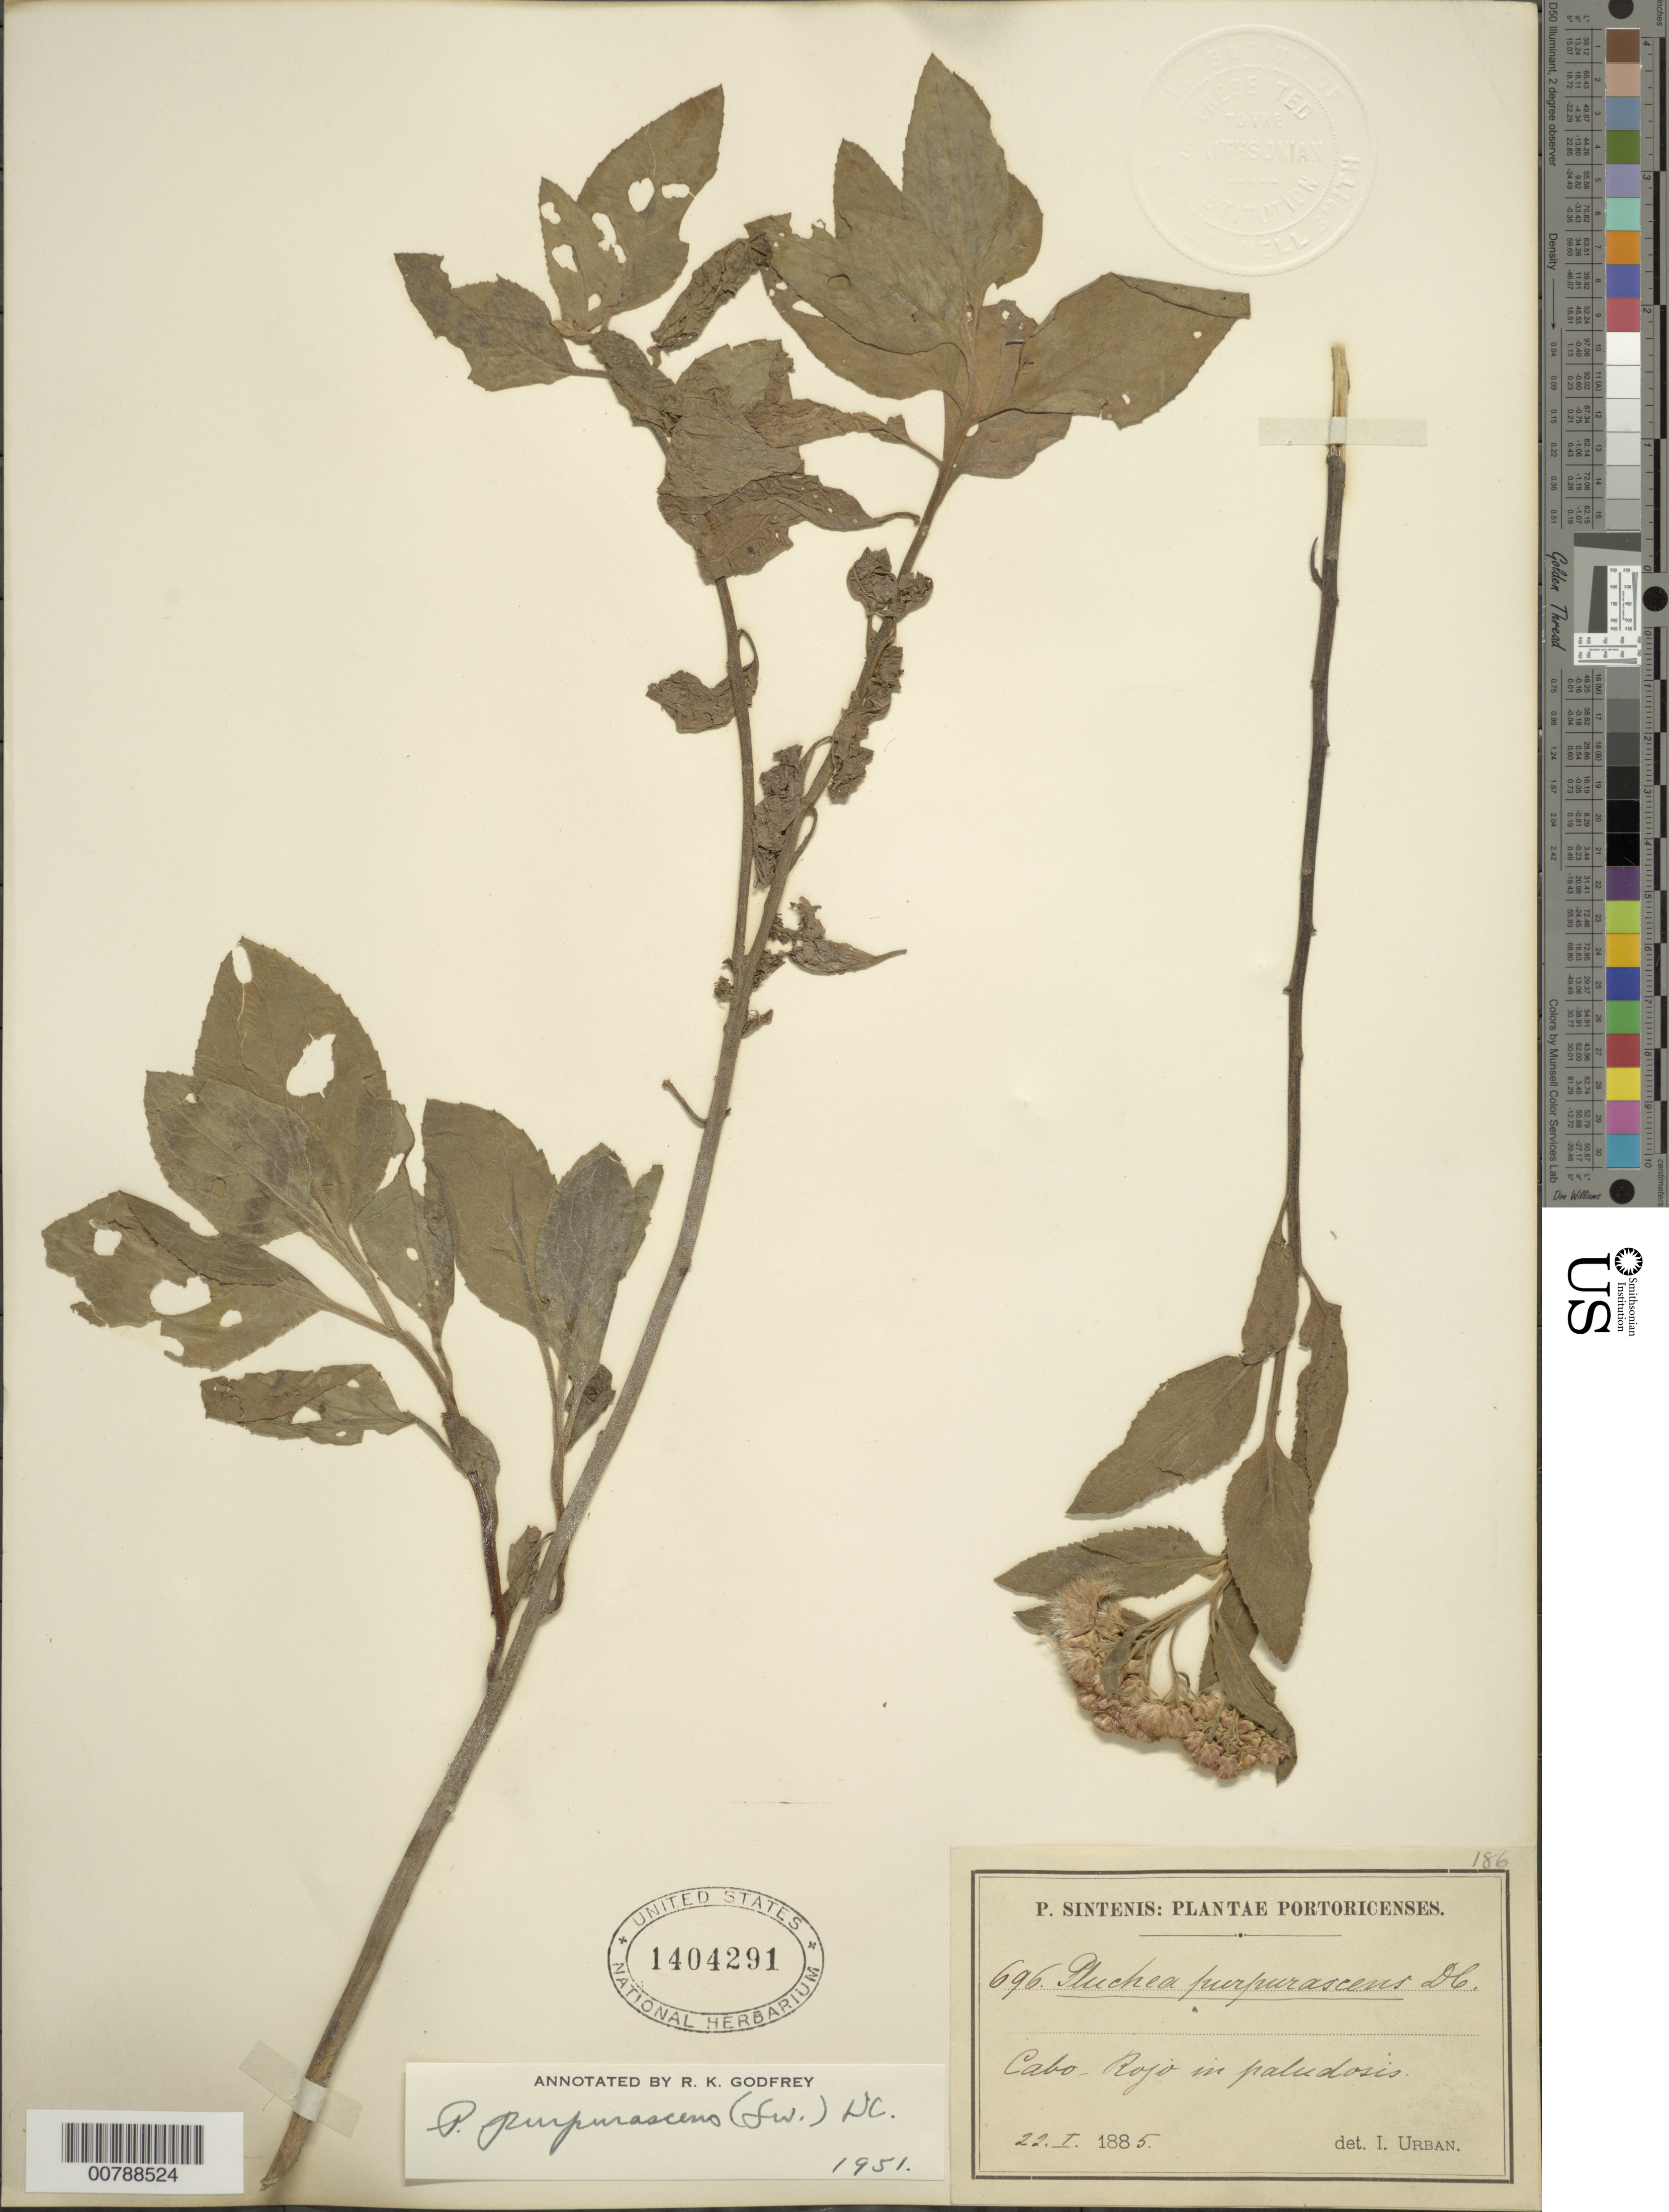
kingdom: Plantae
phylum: Tracheophyta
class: Magnoliopsida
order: Asterales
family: Asteraceae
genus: Pluchea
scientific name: Pluchea odorata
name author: (L.) Cass.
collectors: P. Sintenis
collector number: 696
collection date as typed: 22 Jan 1885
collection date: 1885-01-22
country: Puerto Rico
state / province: Cabo Rojo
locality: Cabo Rojo in paludosis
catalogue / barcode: US 1404291